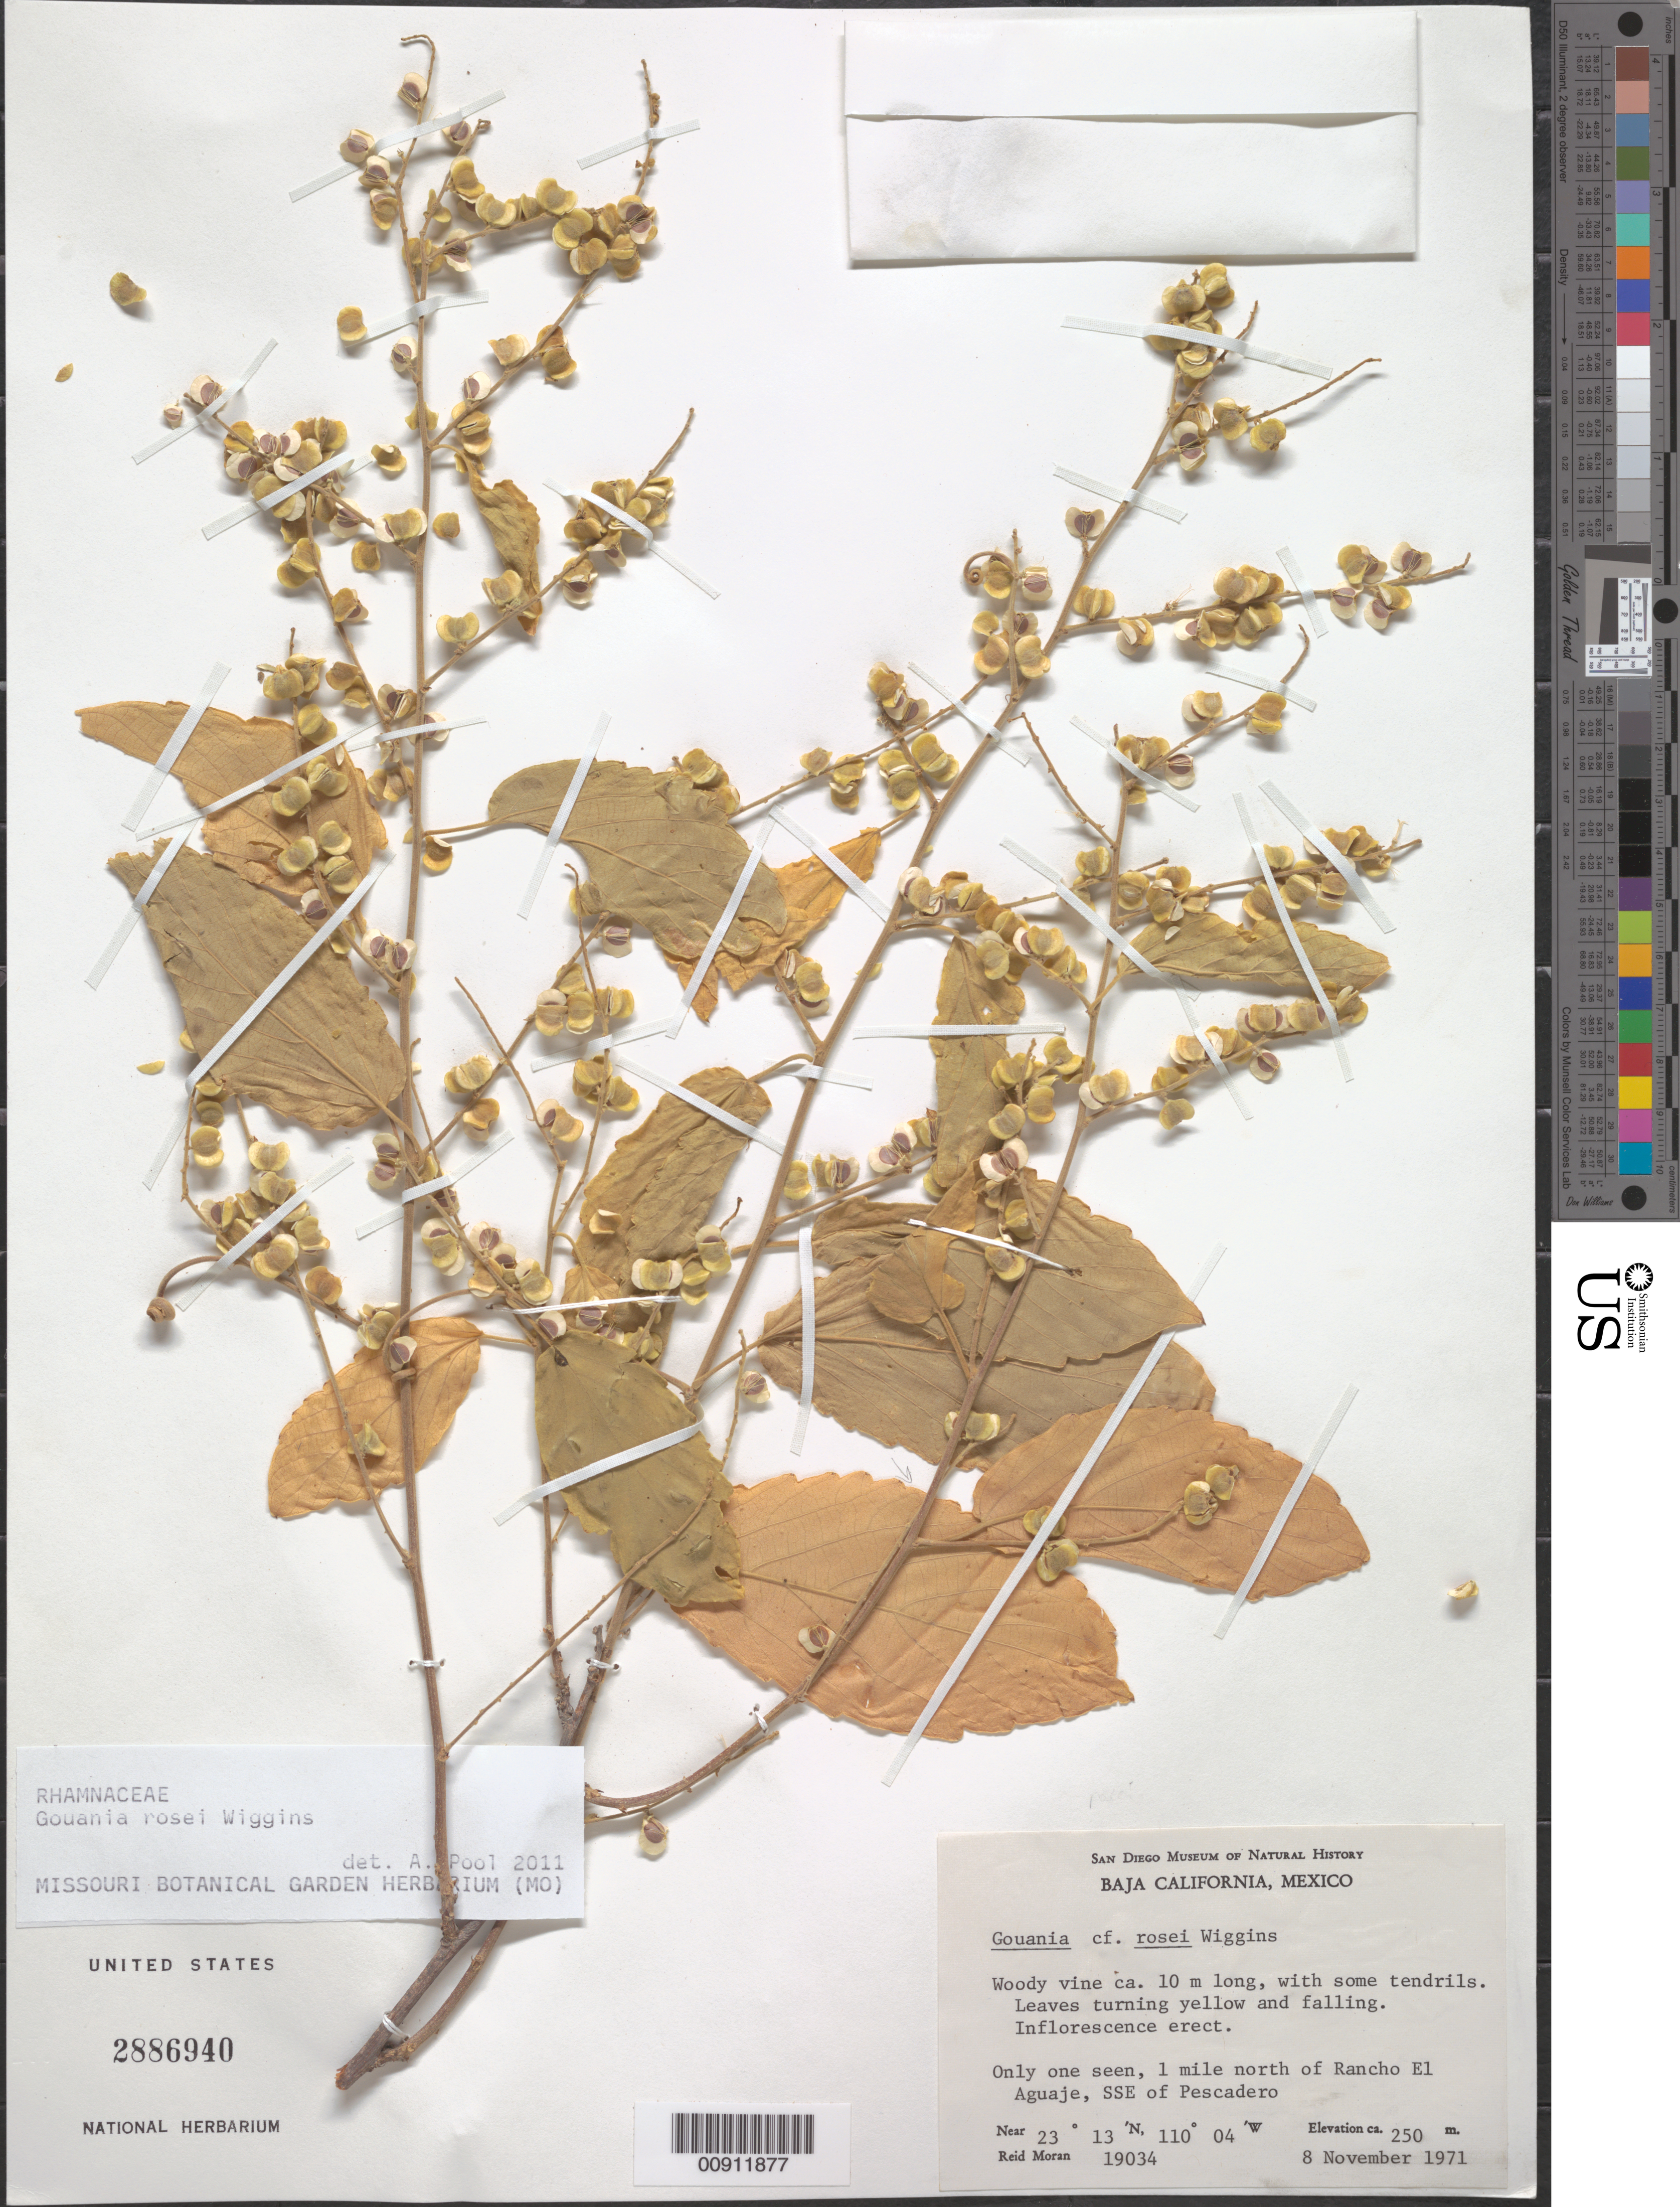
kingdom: Plantae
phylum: Tracheophyta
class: Magnoliopsida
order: Rosales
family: Rhamnaceae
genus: Gouania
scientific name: Gouania rosei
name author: Wiggins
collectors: R. V. Moran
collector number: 19034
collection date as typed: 08 Nov 1971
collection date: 1971-11-08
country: Mexico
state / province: Baja California Sur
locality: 1 mile north of Rancho El Aguaje, SSE of Pescadero.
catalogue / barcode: US 2886940